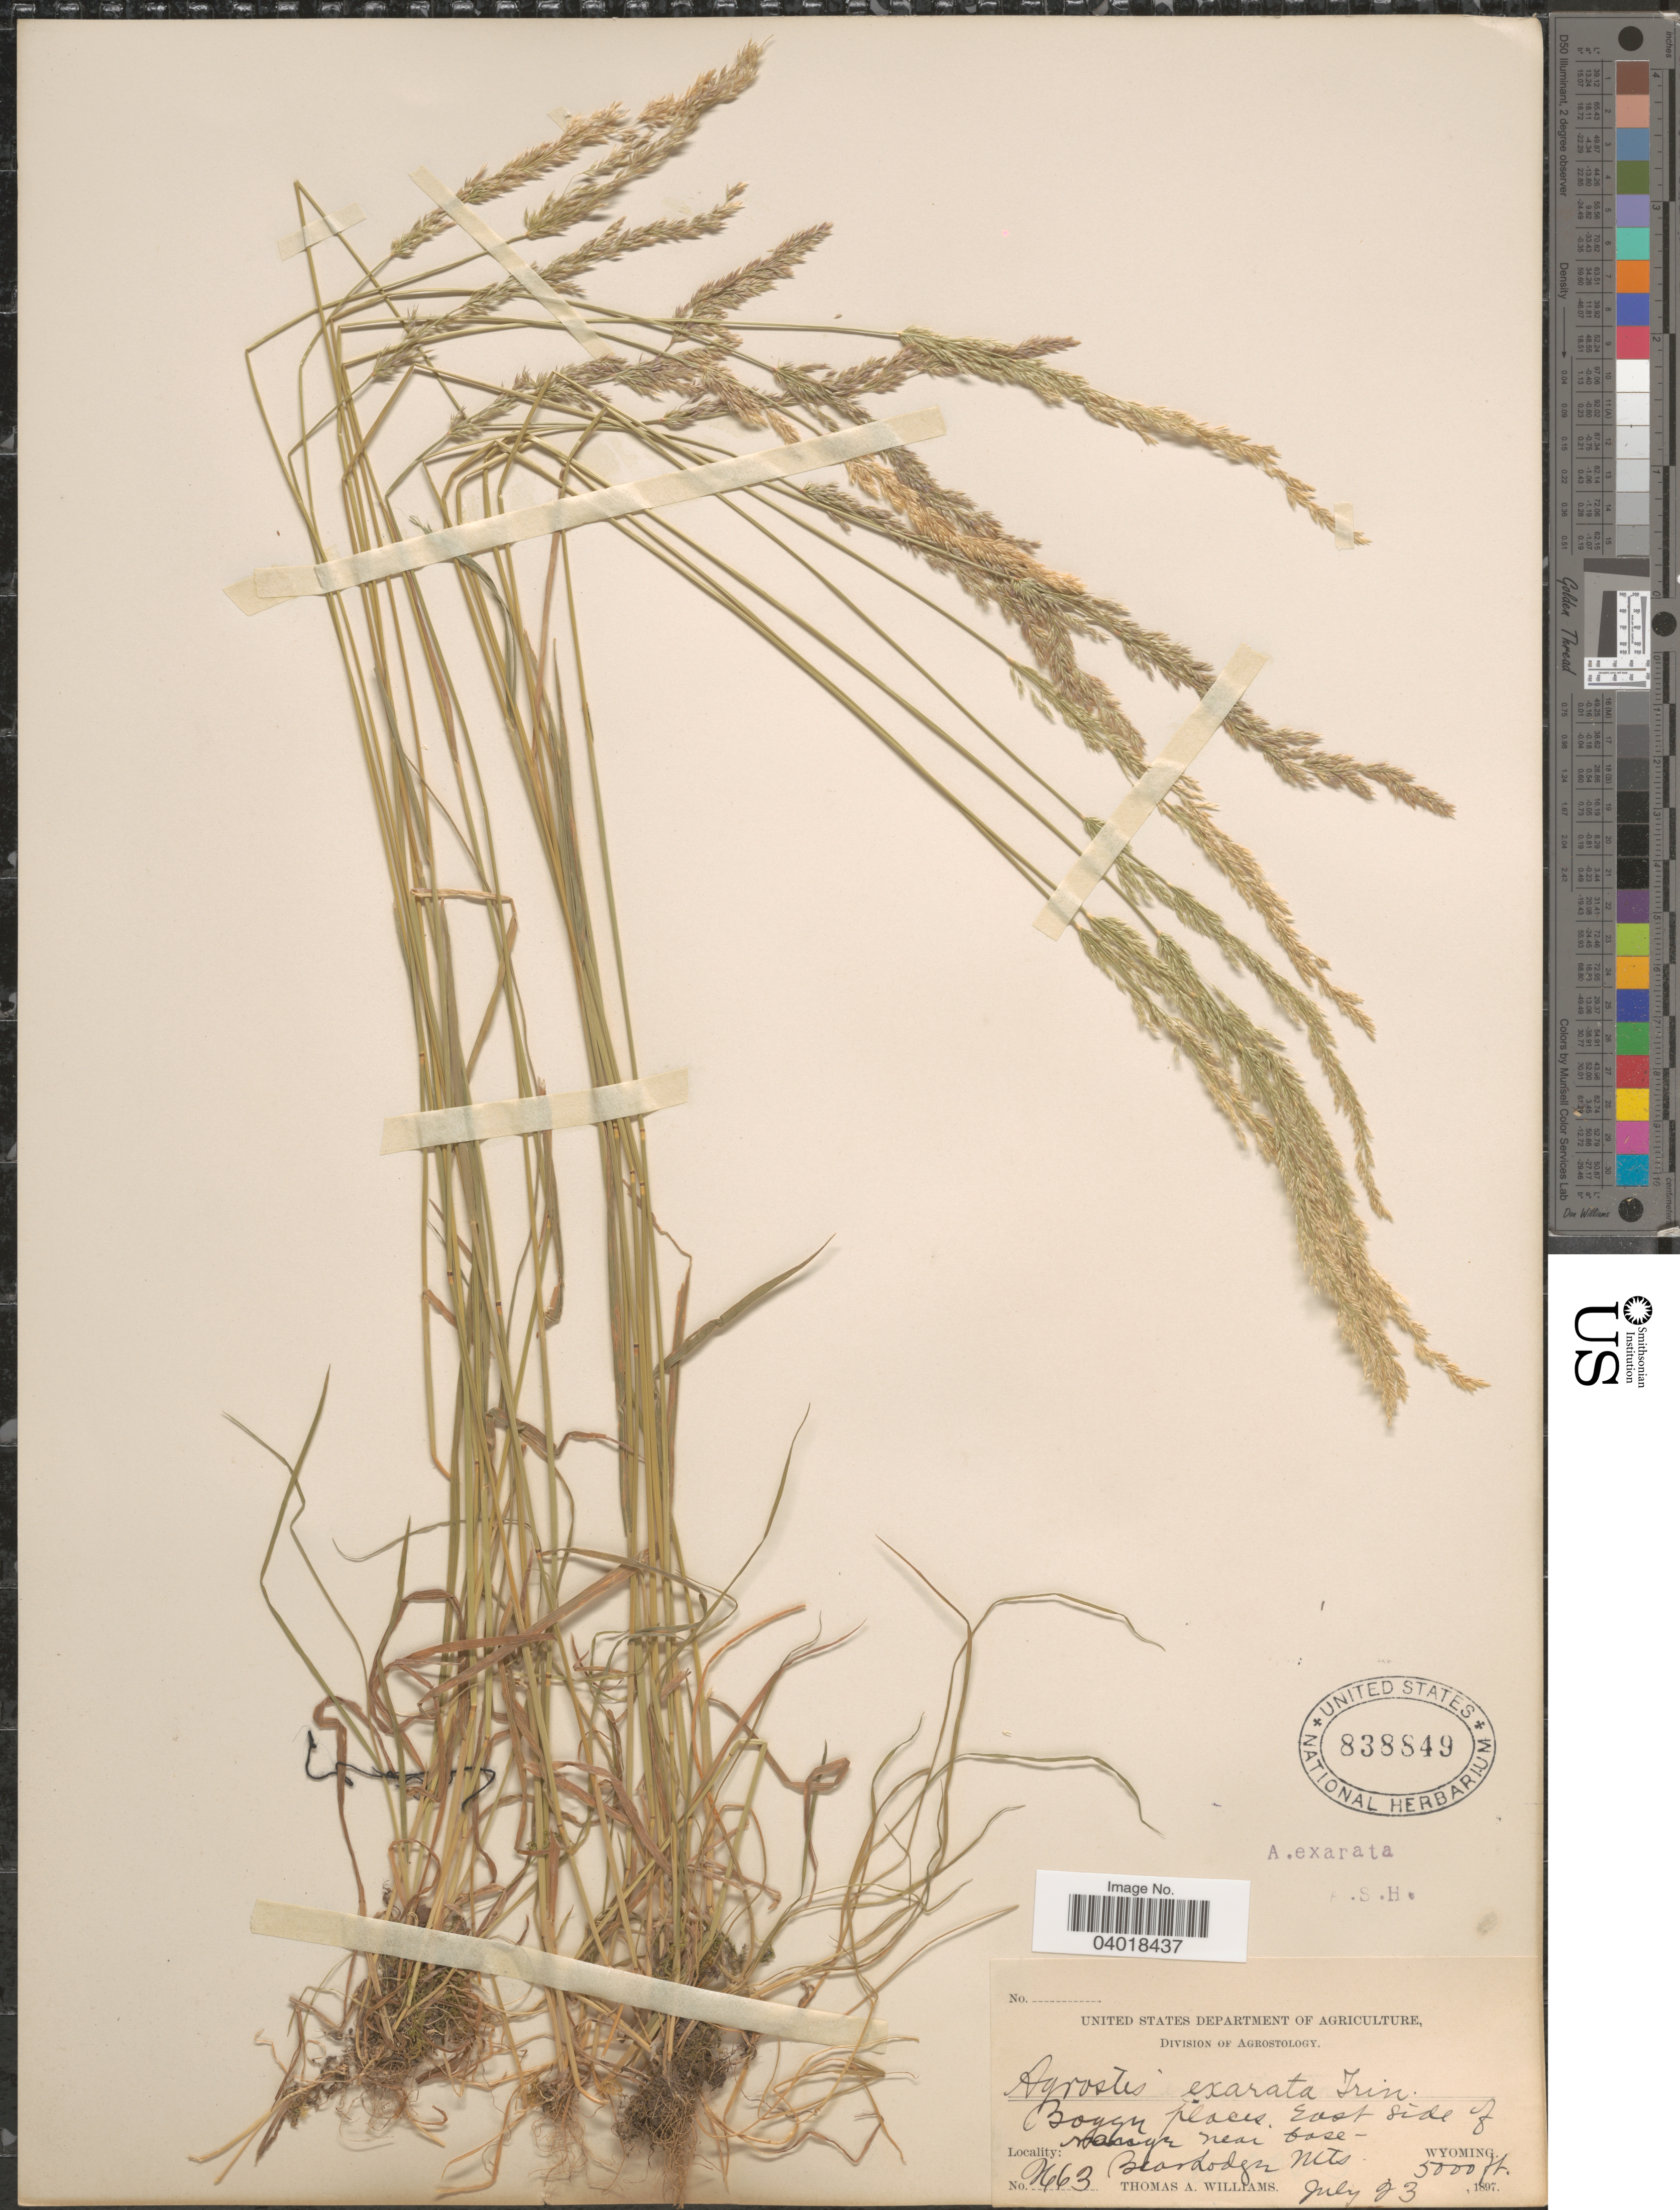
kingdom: Plantae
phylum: Tracheophyta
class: Liliopsida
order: Poales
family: Poaceae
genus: Agrostis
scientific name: Agrostis exarata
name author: Trin.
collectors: T. A. Williams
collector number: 2663*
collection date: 1897-07-23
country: United States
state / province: Wyoming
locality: East side of range near base. Bear Lodge Mts.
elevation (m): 1524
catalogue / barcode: US 838849